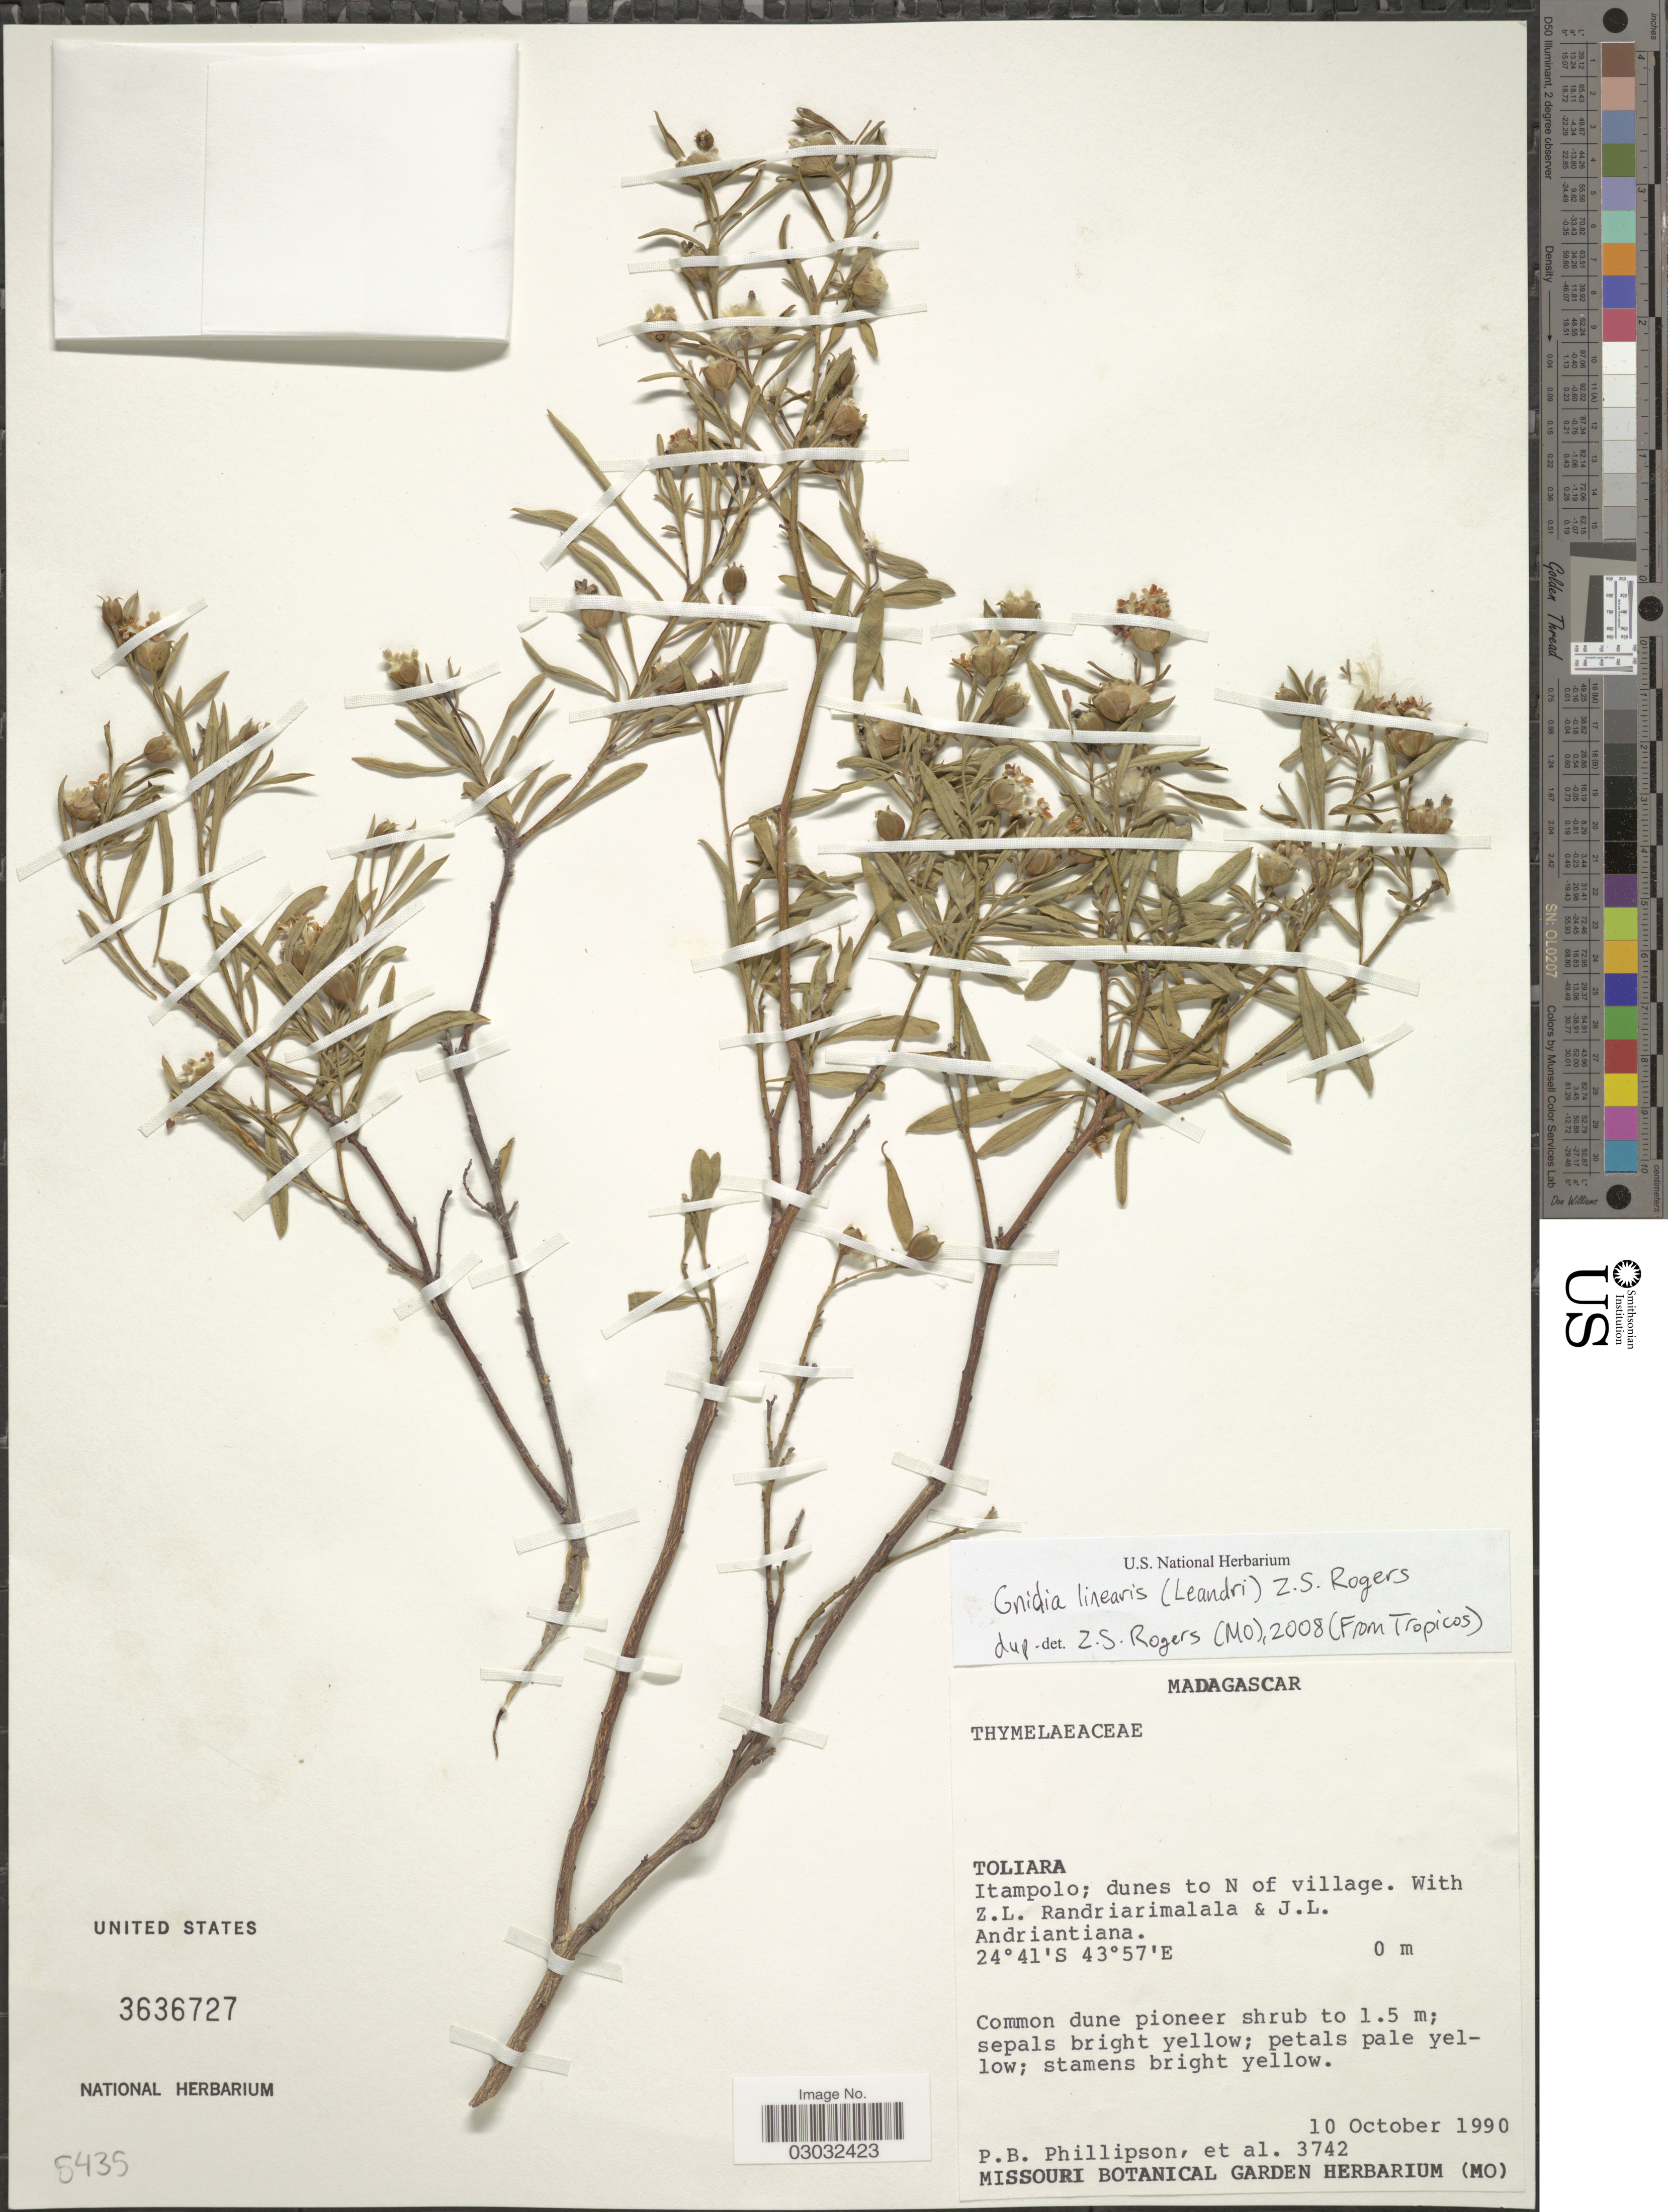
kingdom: Plantae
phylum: Tracheophyta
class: Magnoliopsida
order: Malvales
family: Thymelaeaceae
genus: Lasiosiphon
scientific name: Lasiosiphon decaryi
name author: Leandri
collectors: P. B. Phillipson, Z. Randriarimalala & J. Andriantiana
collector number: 3742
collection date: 1990-10-10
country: Madagascar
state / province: Atsimo-Andrefana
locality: Itampolo; dunes to N of village.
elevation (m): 0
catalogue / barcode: US 3636727